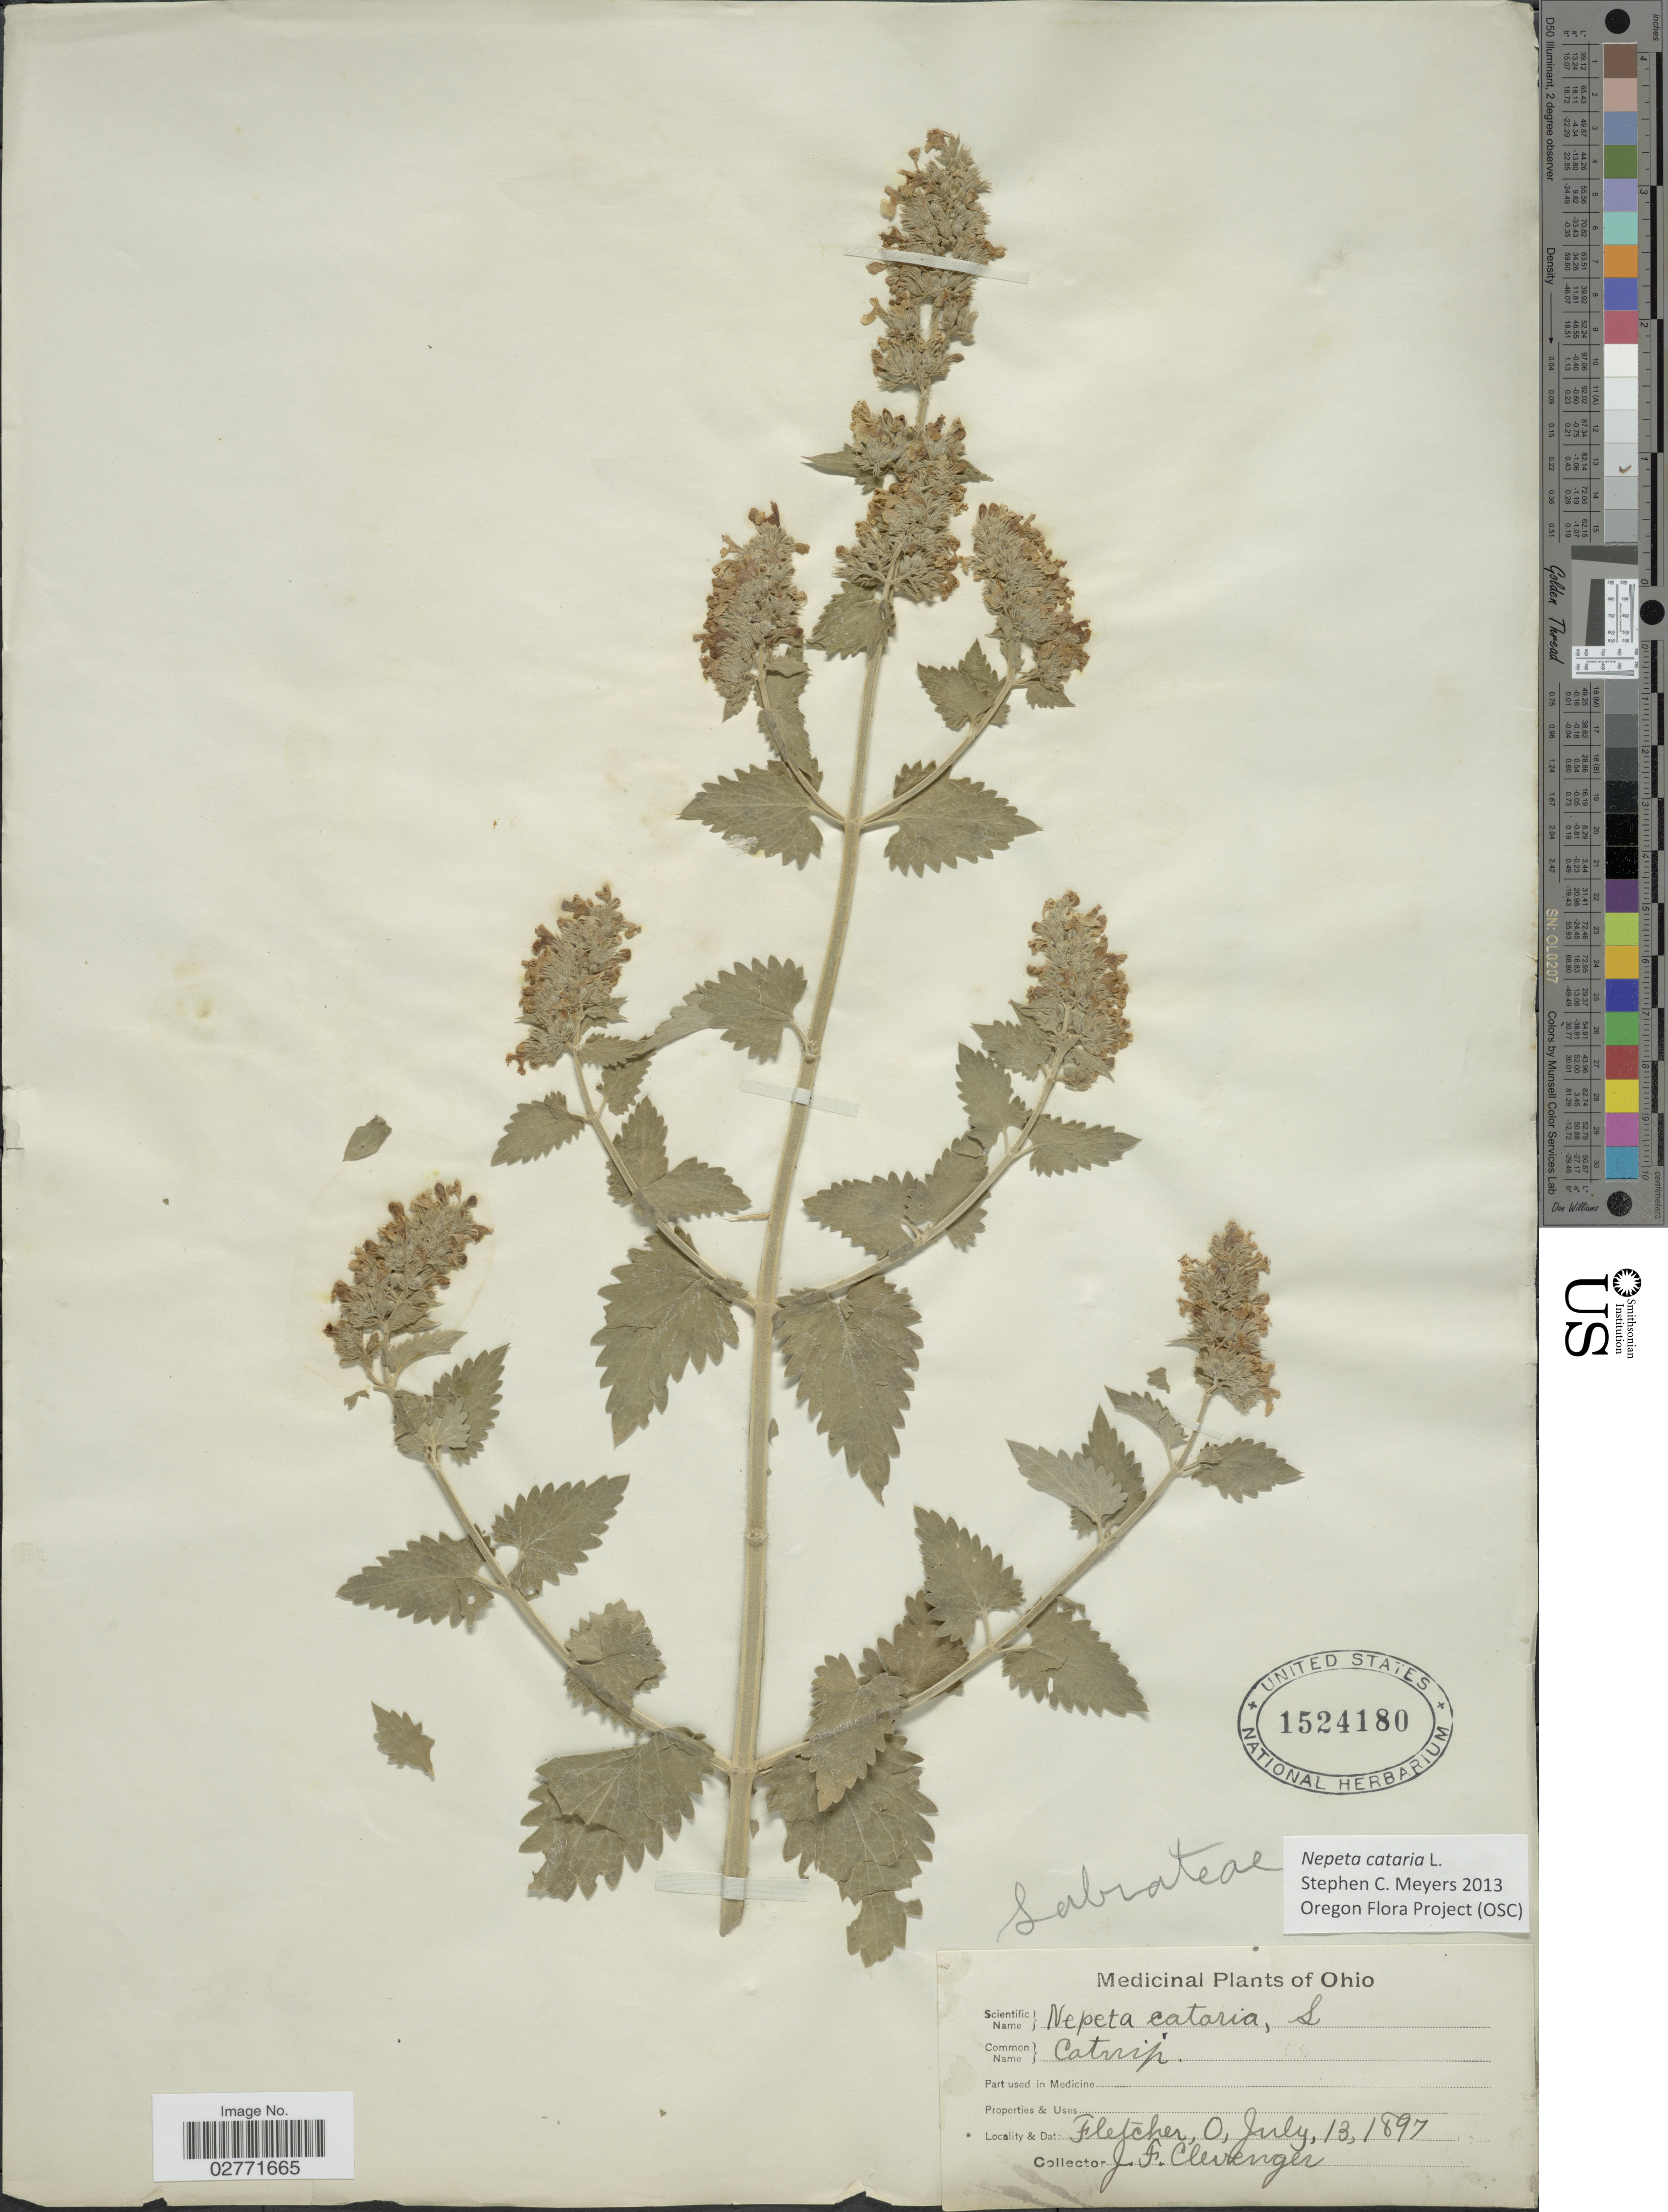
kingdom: Plantae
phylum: Tracheophyta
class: Magnoliopsida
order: Lamiales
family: Lamiaceae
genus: Nepeta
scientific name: Nepeta cataria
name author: L.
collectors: J. F. Clevenger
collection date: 1897-07-13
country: United States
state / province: Ohio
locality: Fletcher.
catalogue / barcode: US 1524181